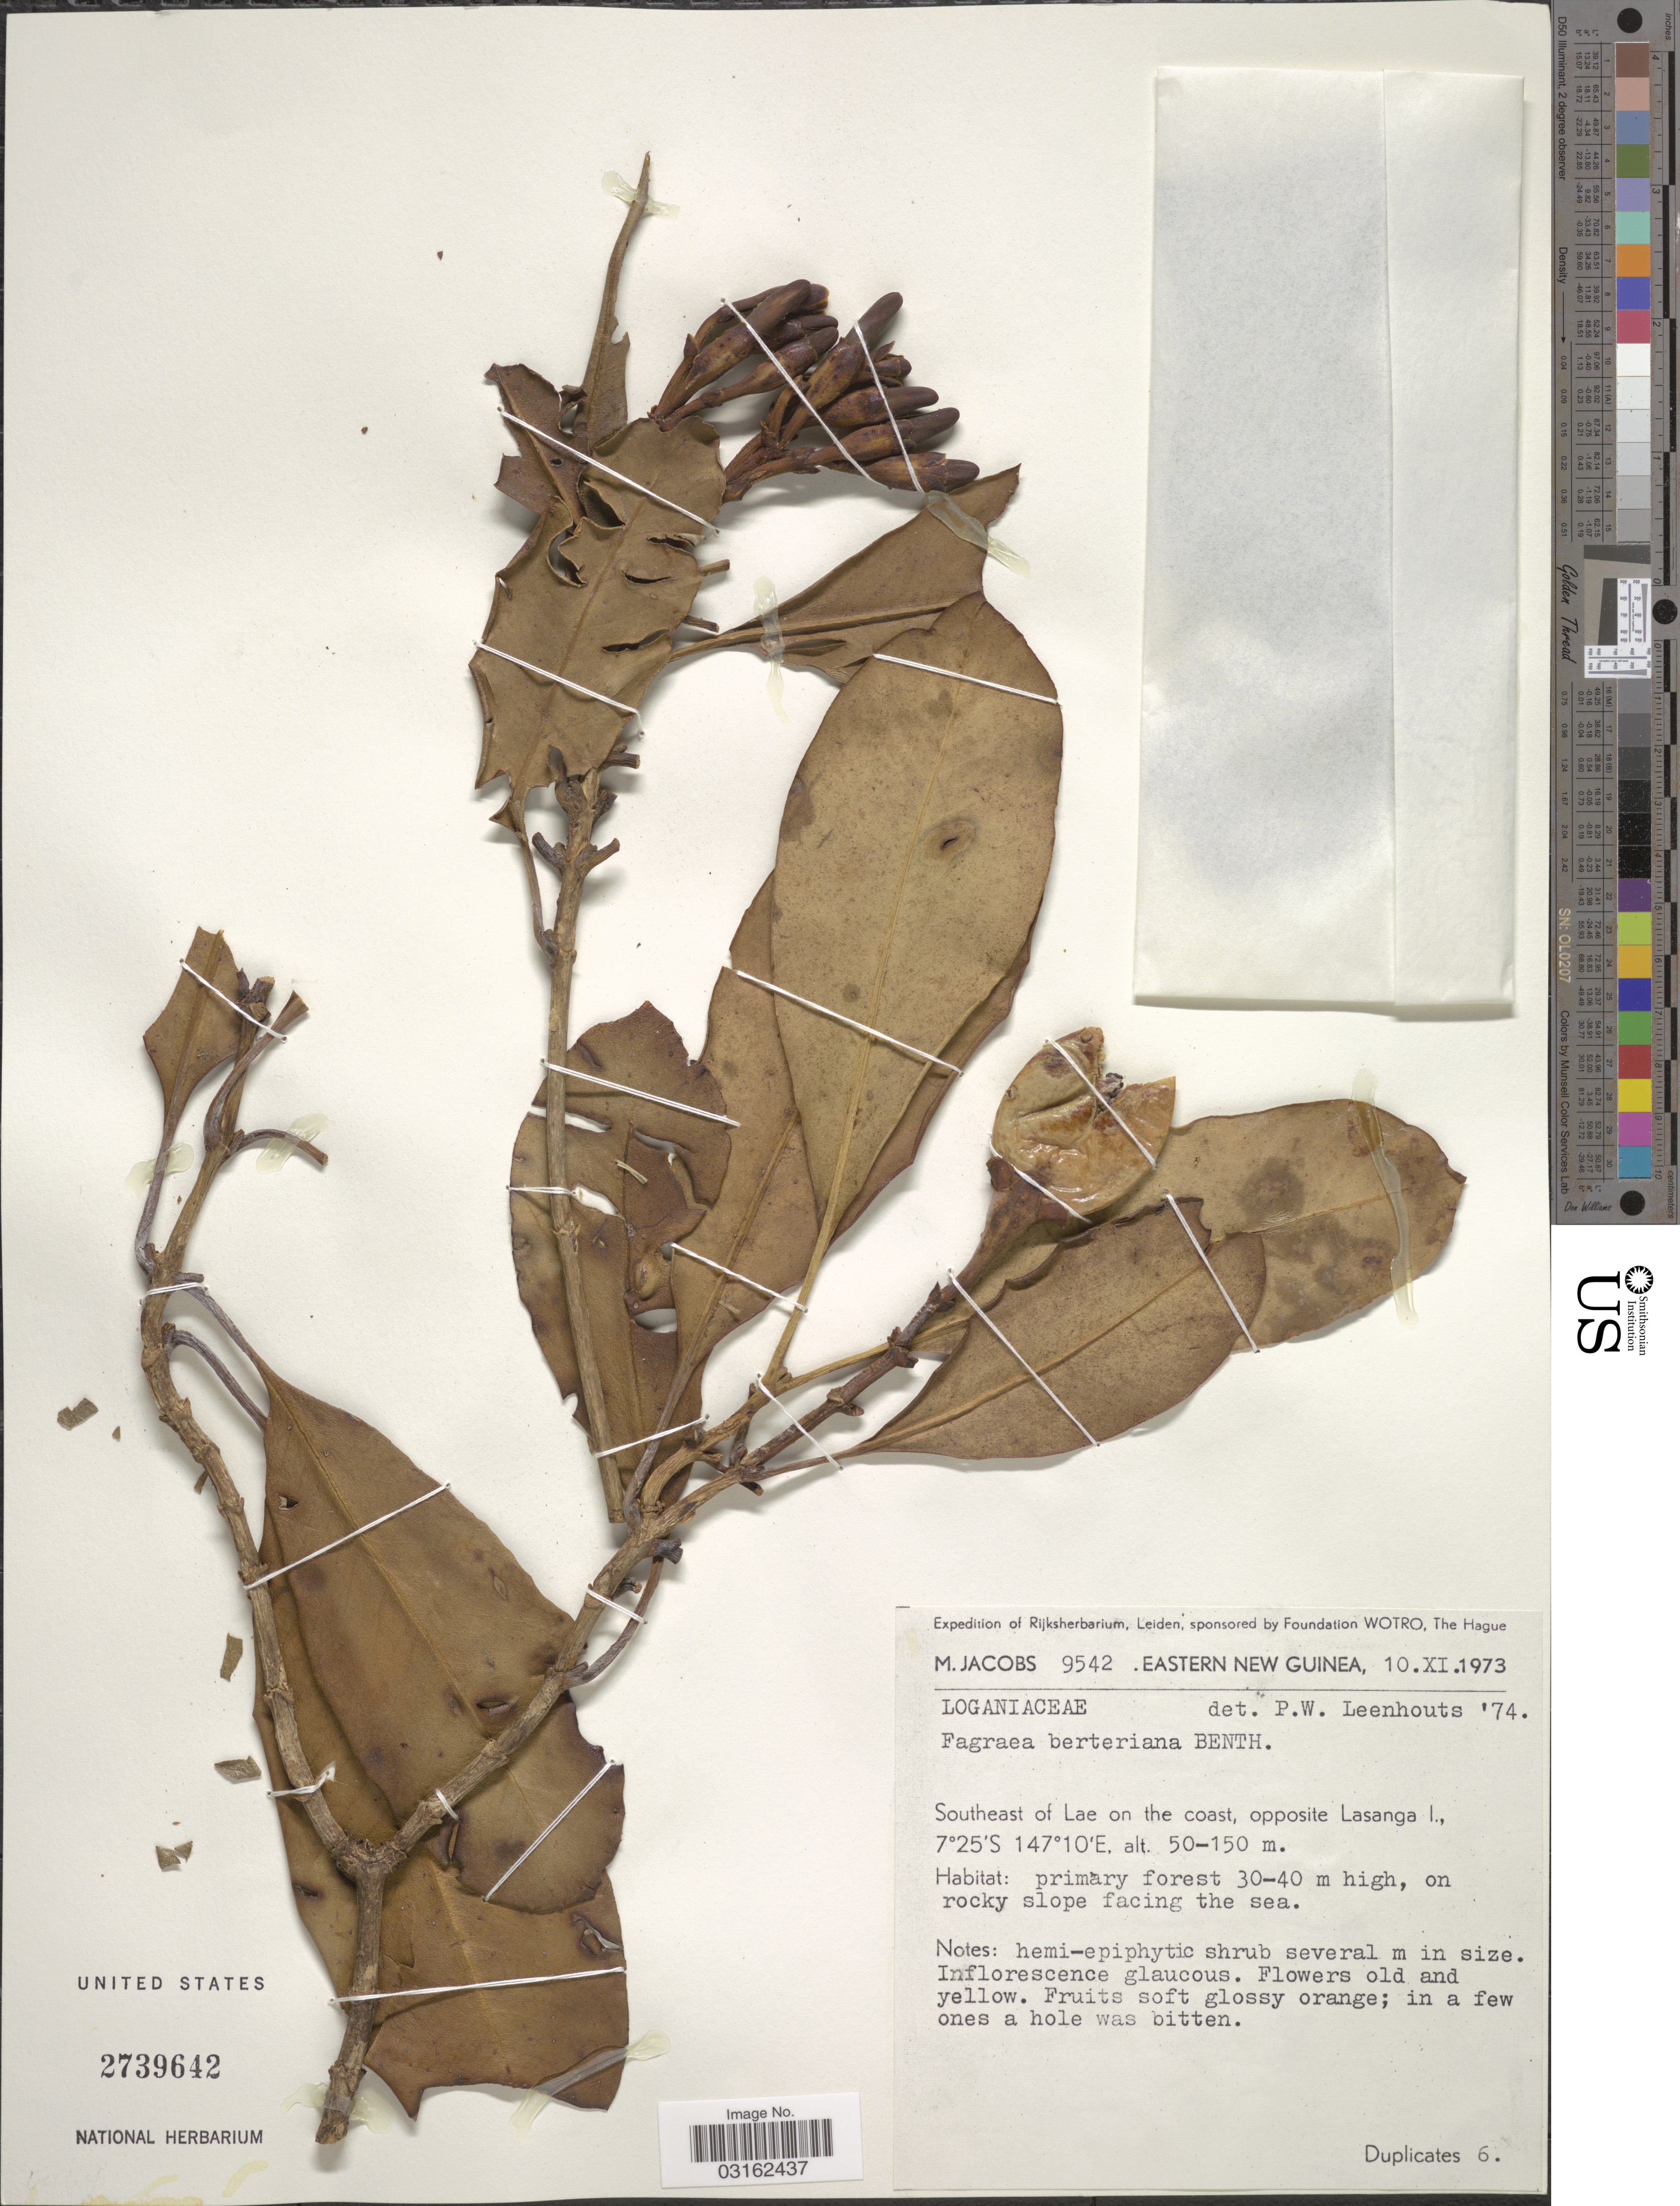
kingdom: Plantae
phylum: Tracheophyta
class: Magnoliopsida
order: Gentianales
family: Gentianaceae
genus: Fagraea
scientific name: Fagraea berteroana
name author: A. Gray ex Benth.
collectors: M. Jacobs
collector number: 9542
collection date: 1973-11-10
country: Papua New Guinea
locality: Eastern New Guinea. Southeast of Lae on the coast, opposite Lasanga I.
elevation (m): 50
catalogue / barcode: US 2739642